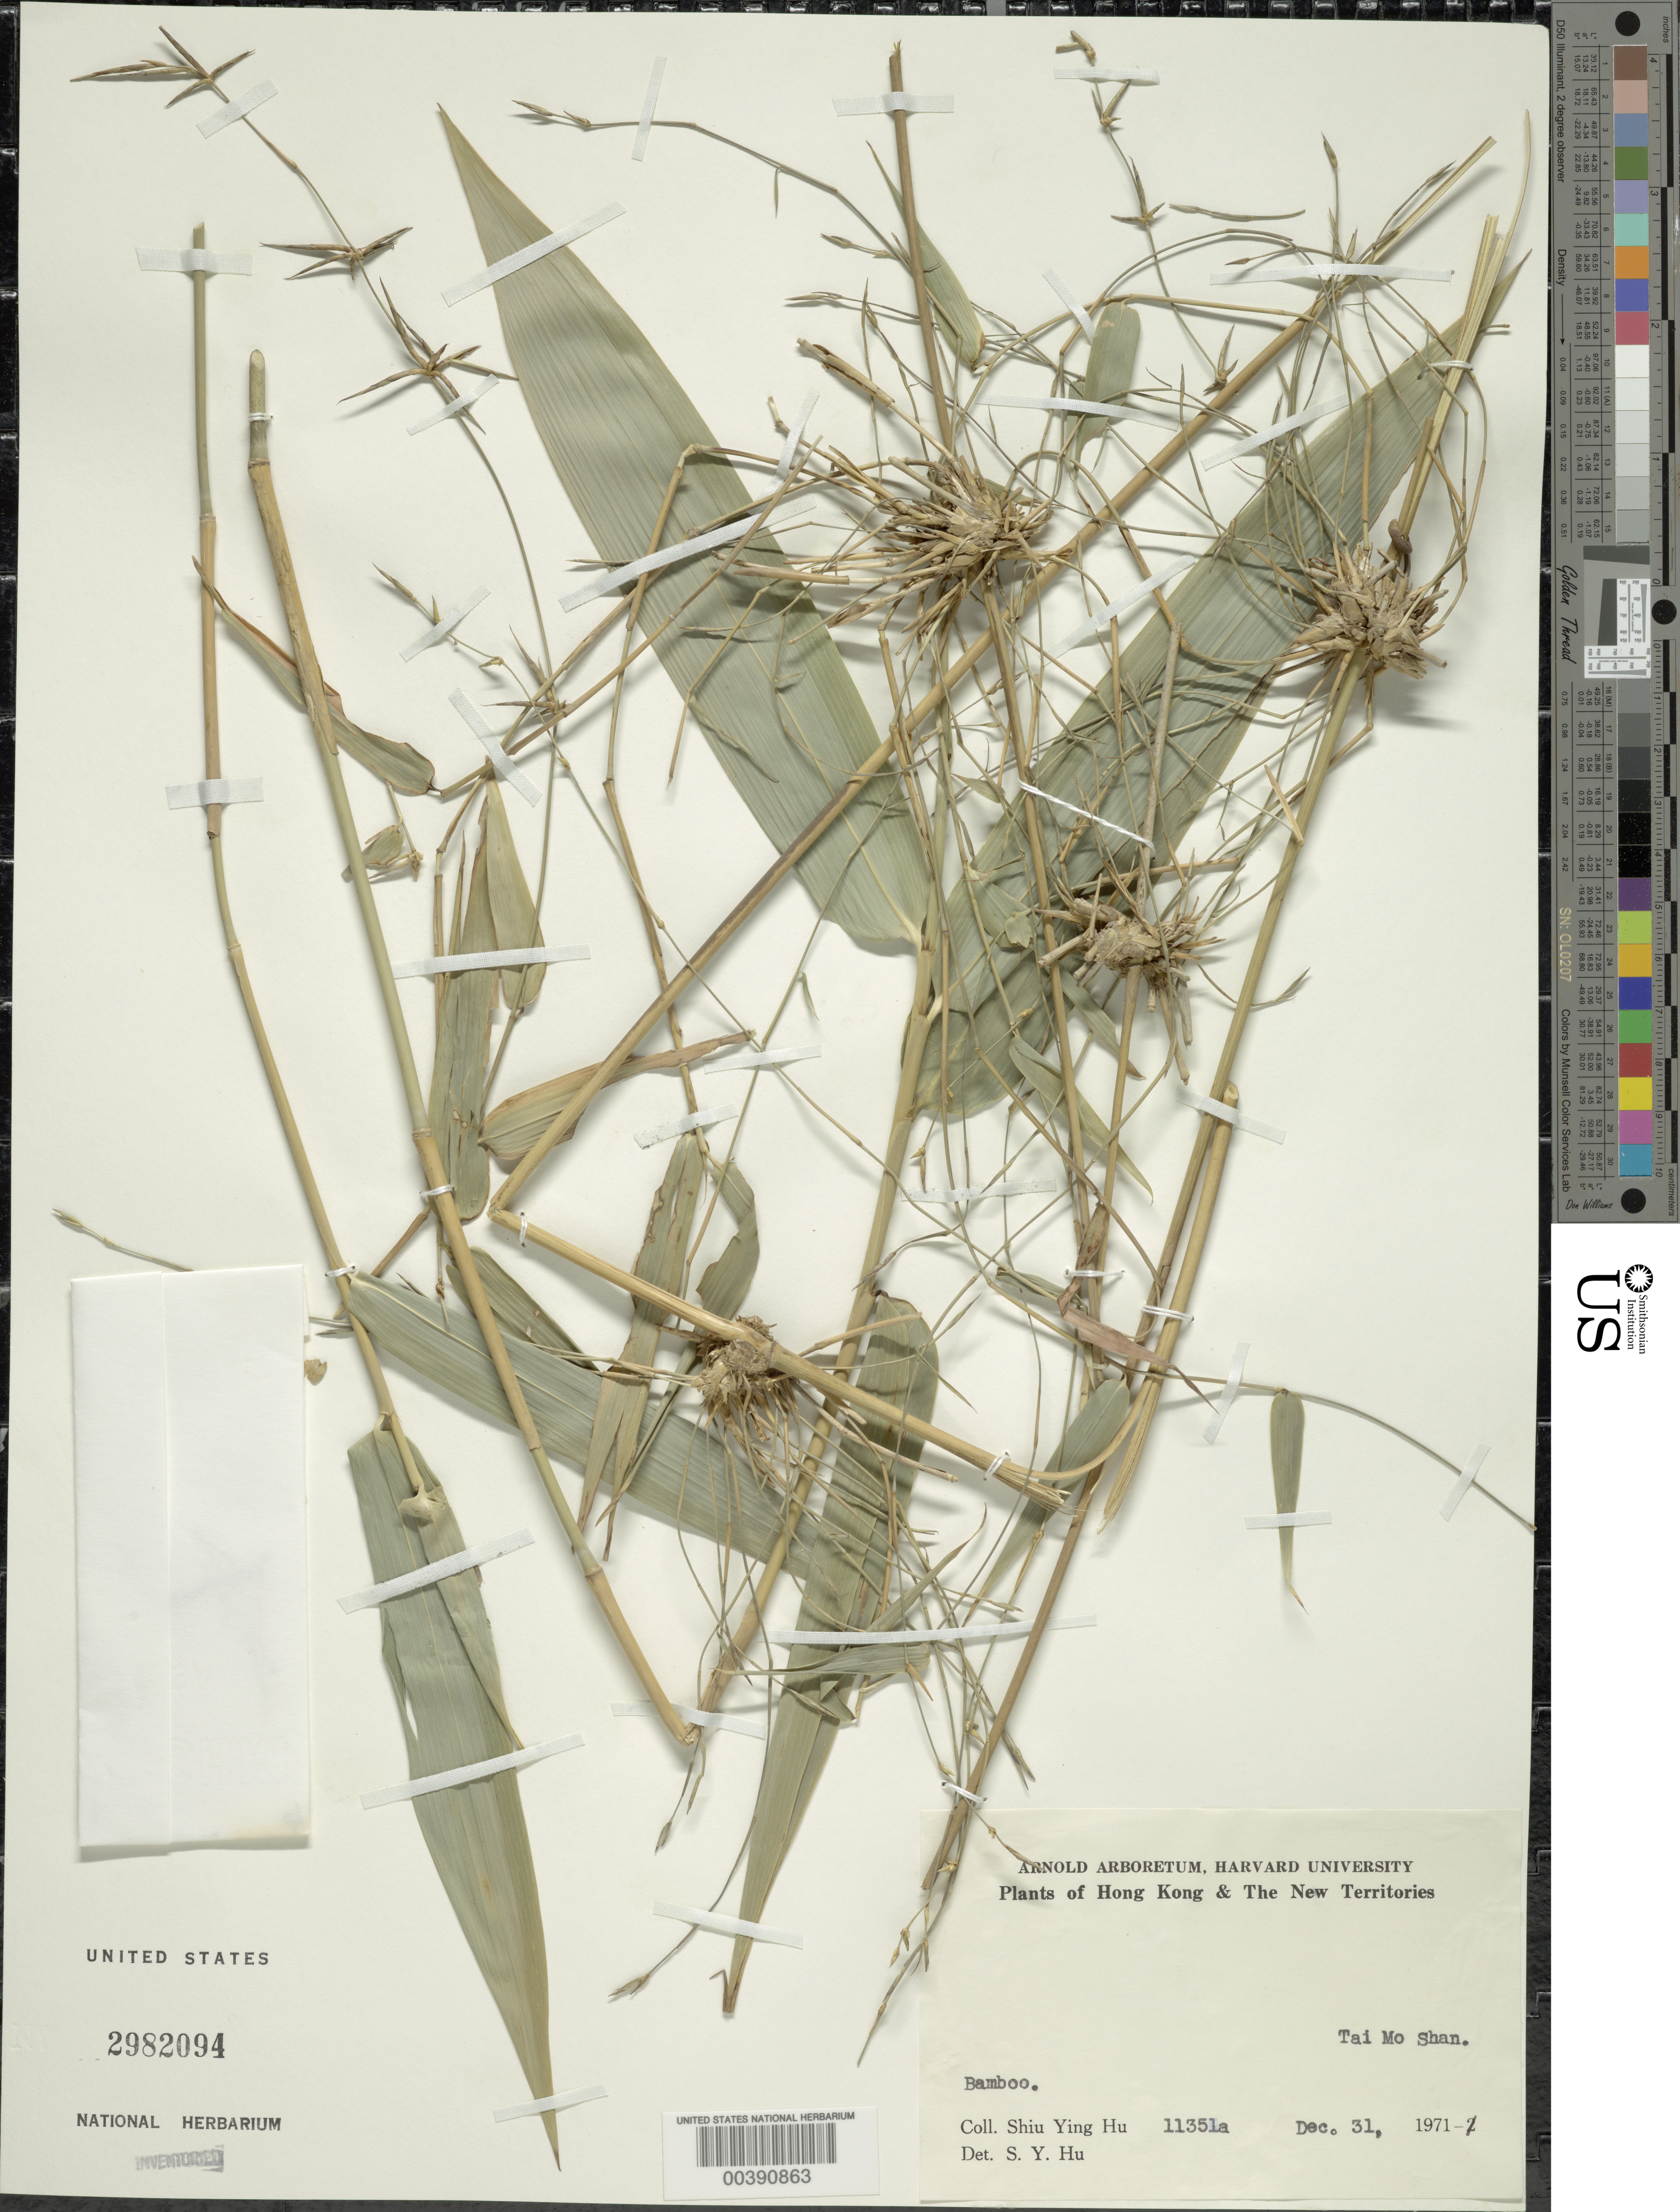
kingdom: Plantae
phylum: Tracheophyta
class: Liliopsida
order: Poales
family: Poaceae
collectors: Y. Shiu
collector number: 11351 A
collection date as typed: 31 Dec 1971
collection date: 1971-12-31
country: China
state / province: Hong Kong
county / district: New Territories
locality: Tai mo shan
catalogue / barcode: US 2982094